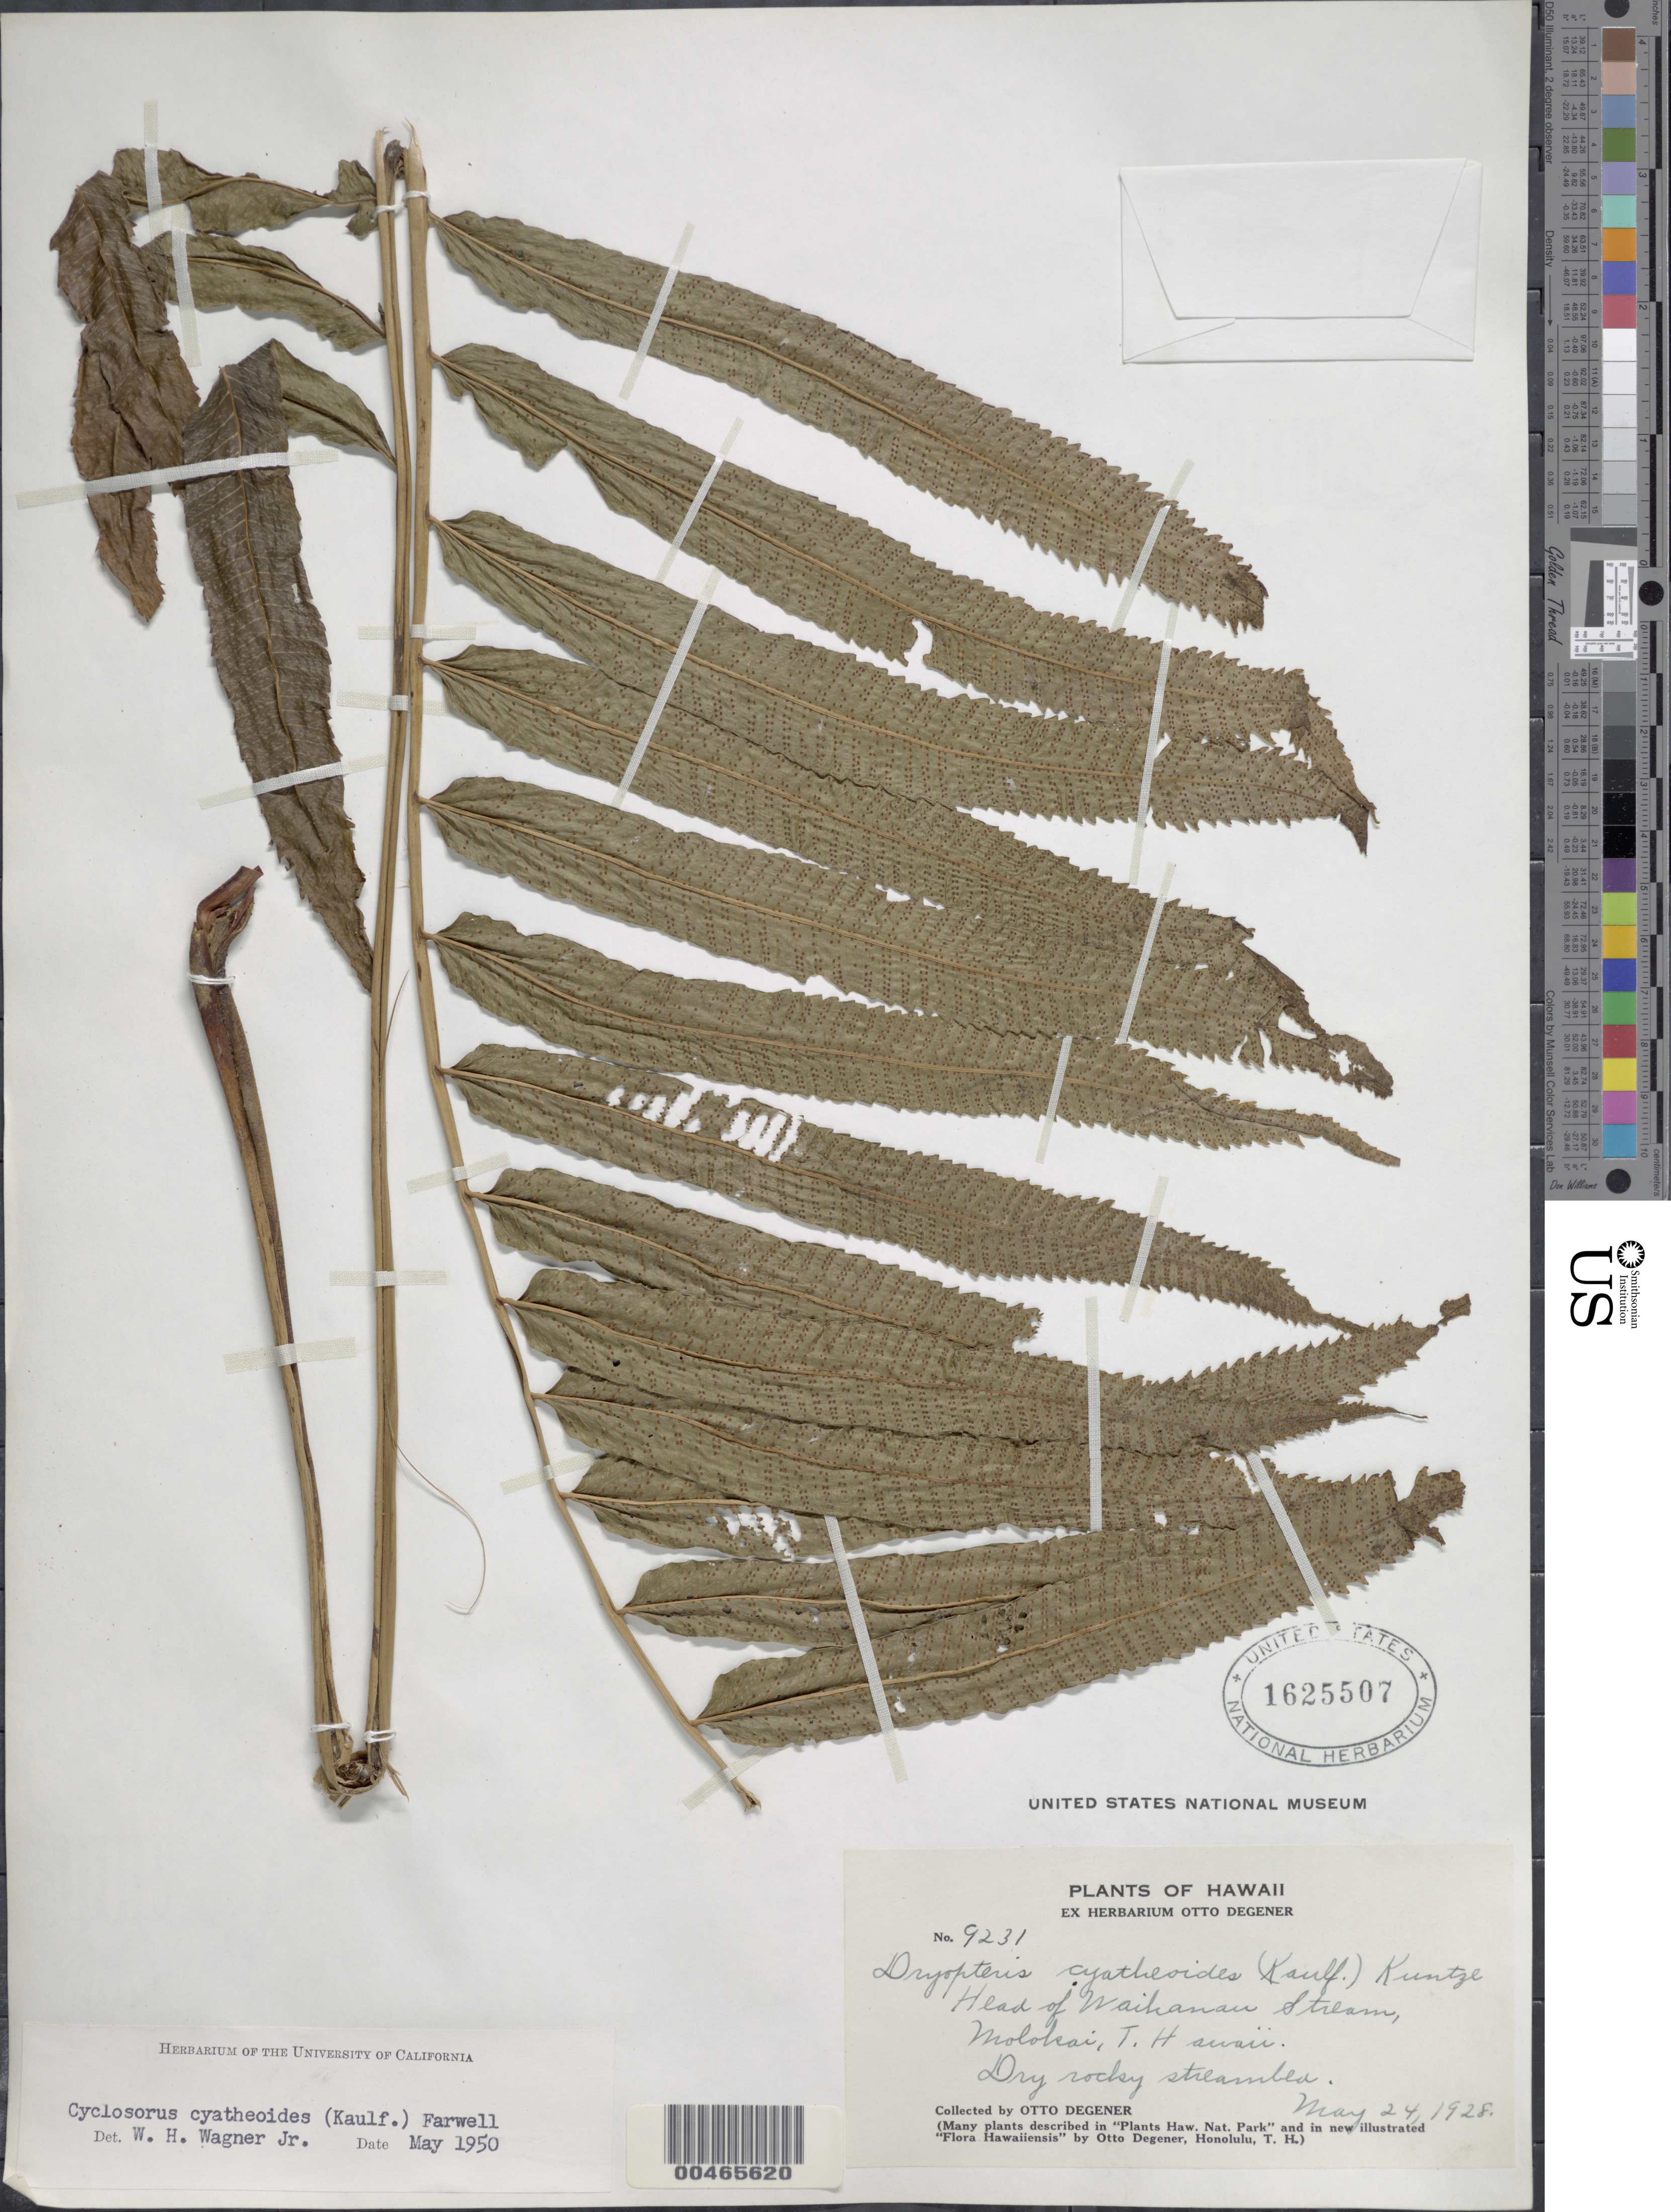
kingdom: Plantae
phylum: Tracheophyta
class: Polypodiopsida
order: Polypodiales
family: Thelypteridaceae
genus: Christella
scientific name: Christella cyatheoides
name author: (Kaulf.) Holttum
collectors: O. Degener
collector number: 9231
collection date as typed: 24 May 1928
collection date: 1928-05-24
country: United States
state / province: Hawaii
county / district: Maui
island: Moloka'i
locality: Head of Waihanau Stream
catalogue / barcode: US 1625507